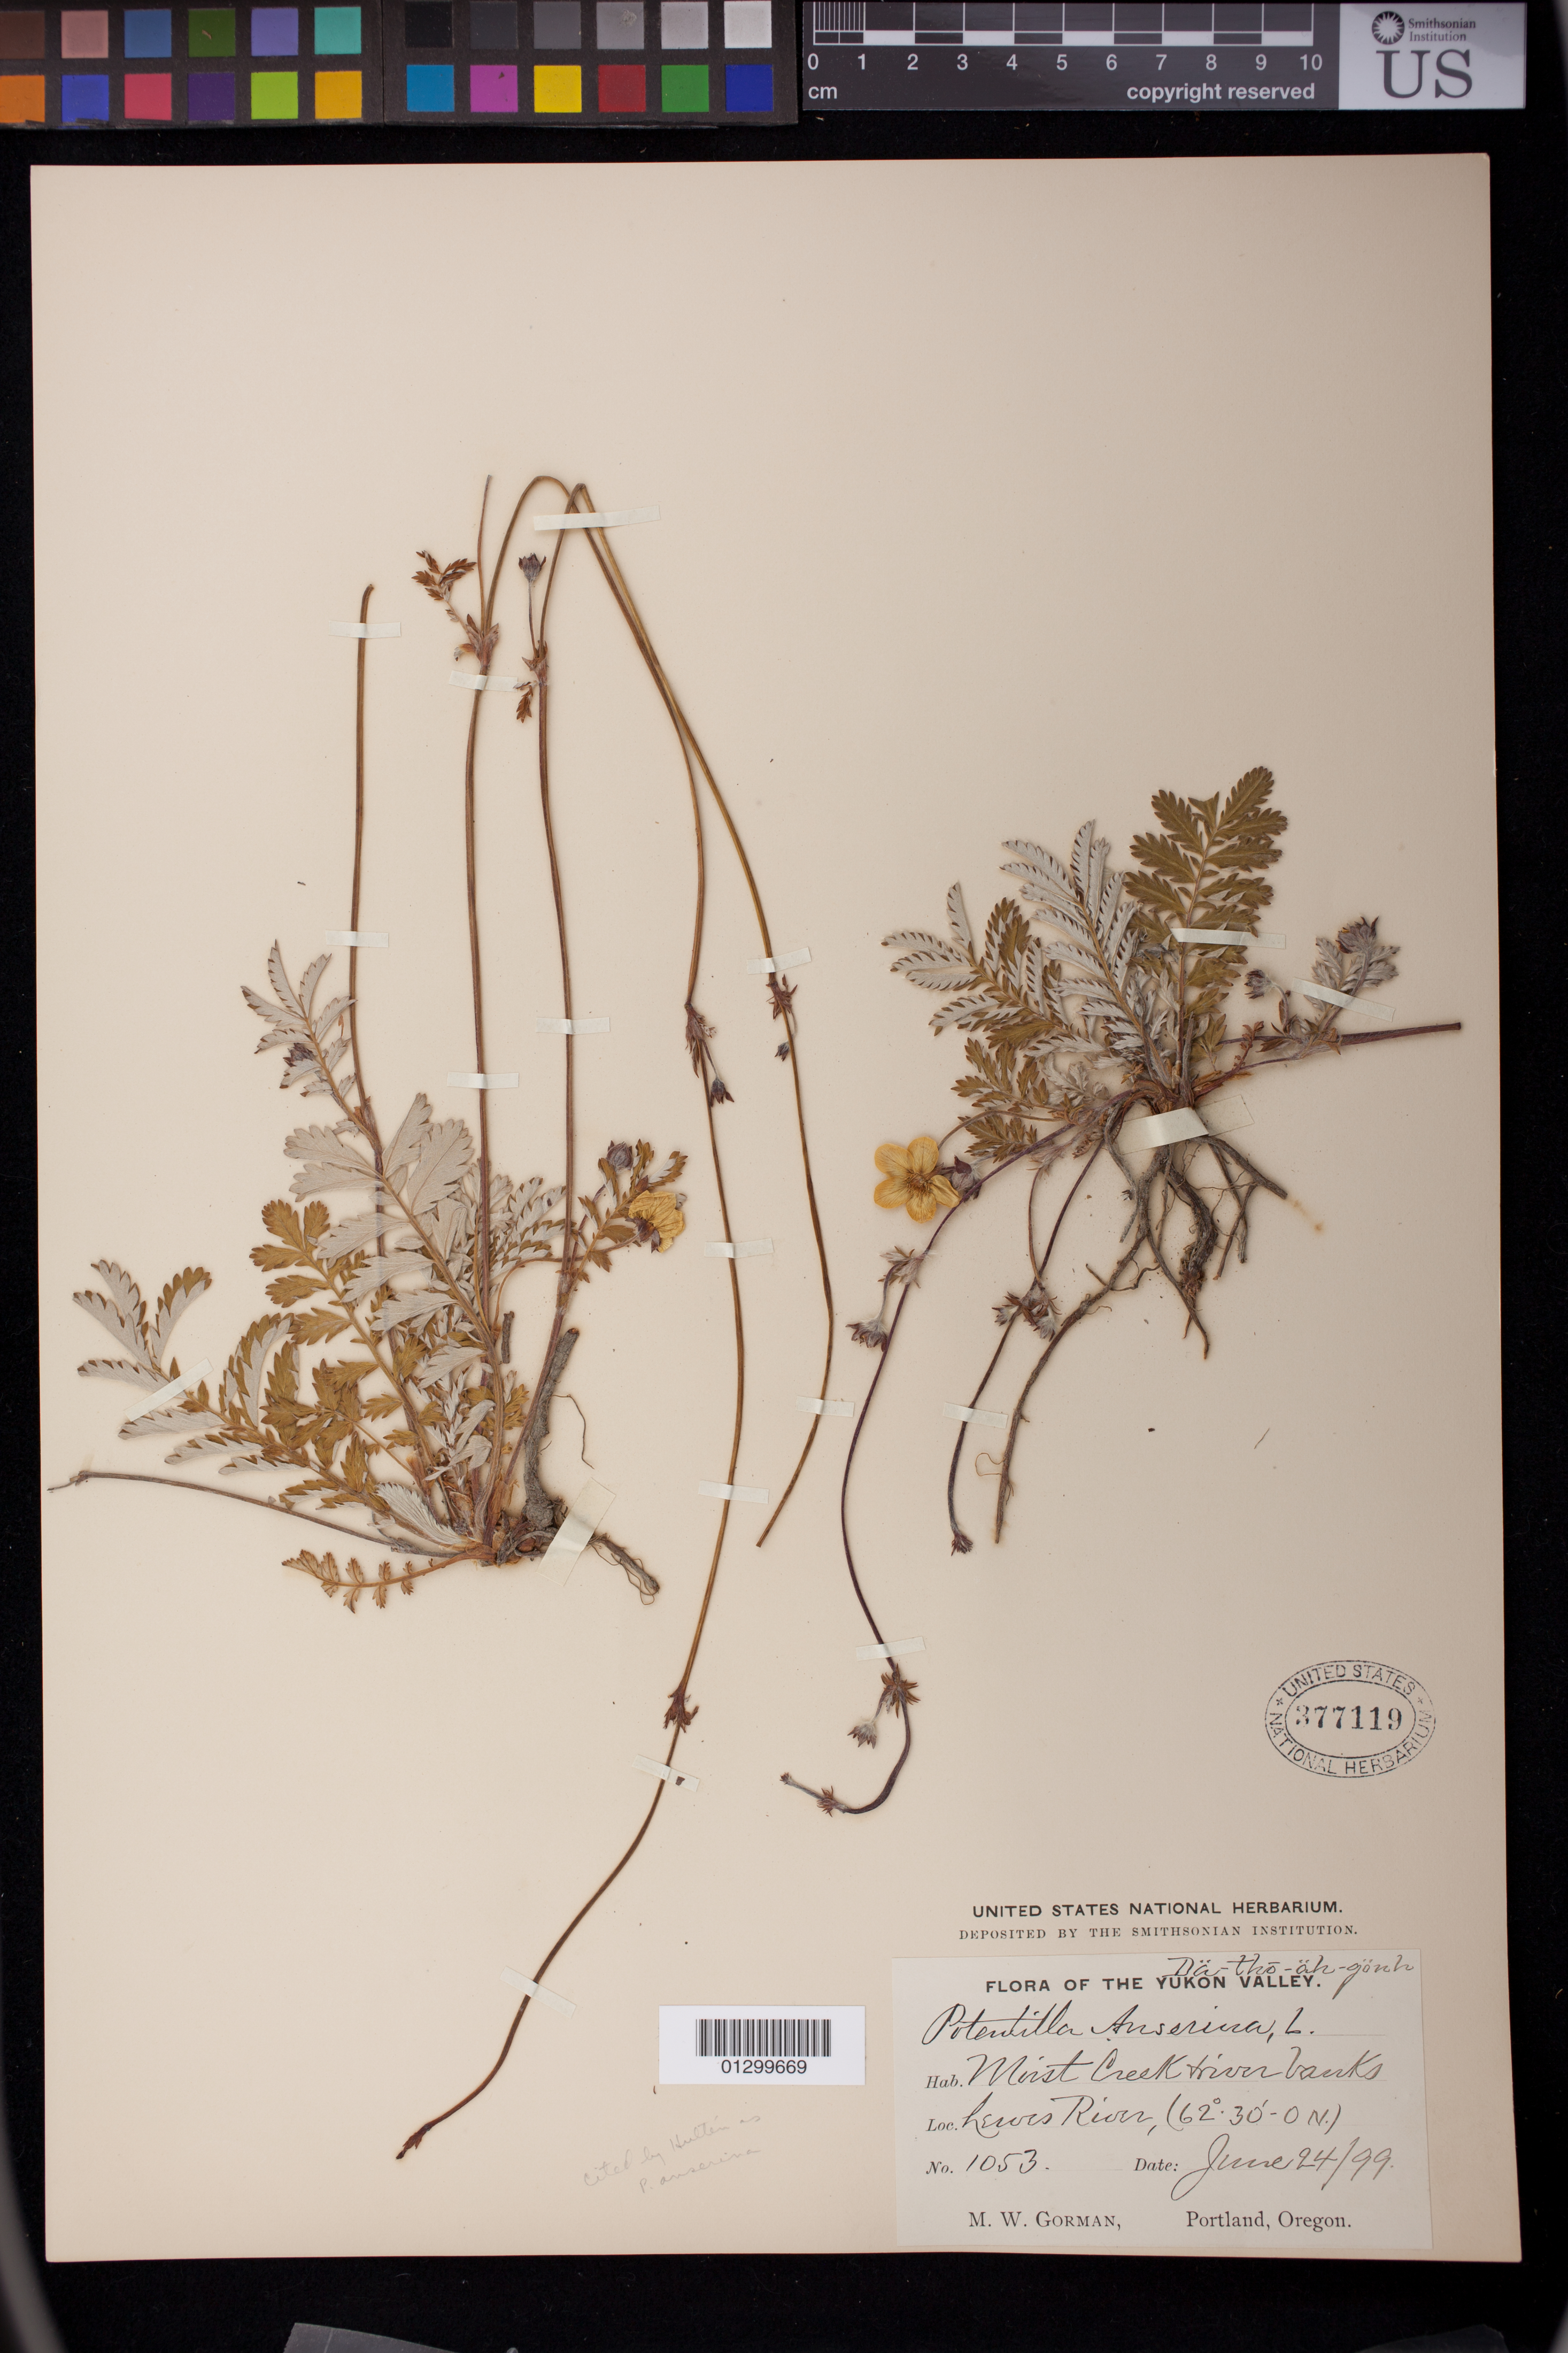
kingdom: Plantae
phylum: Tracheophyta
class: Magnoliopsida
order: Rosales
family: Rosaceae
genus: Potentilla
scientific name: Potentilla anserina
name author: L.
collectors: M. W. Gorman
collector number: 1053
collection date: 1899-06-24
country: Canada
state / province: Yukon Territory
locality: Lewis River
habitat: Moist creek and river banks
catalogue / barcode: US 377119